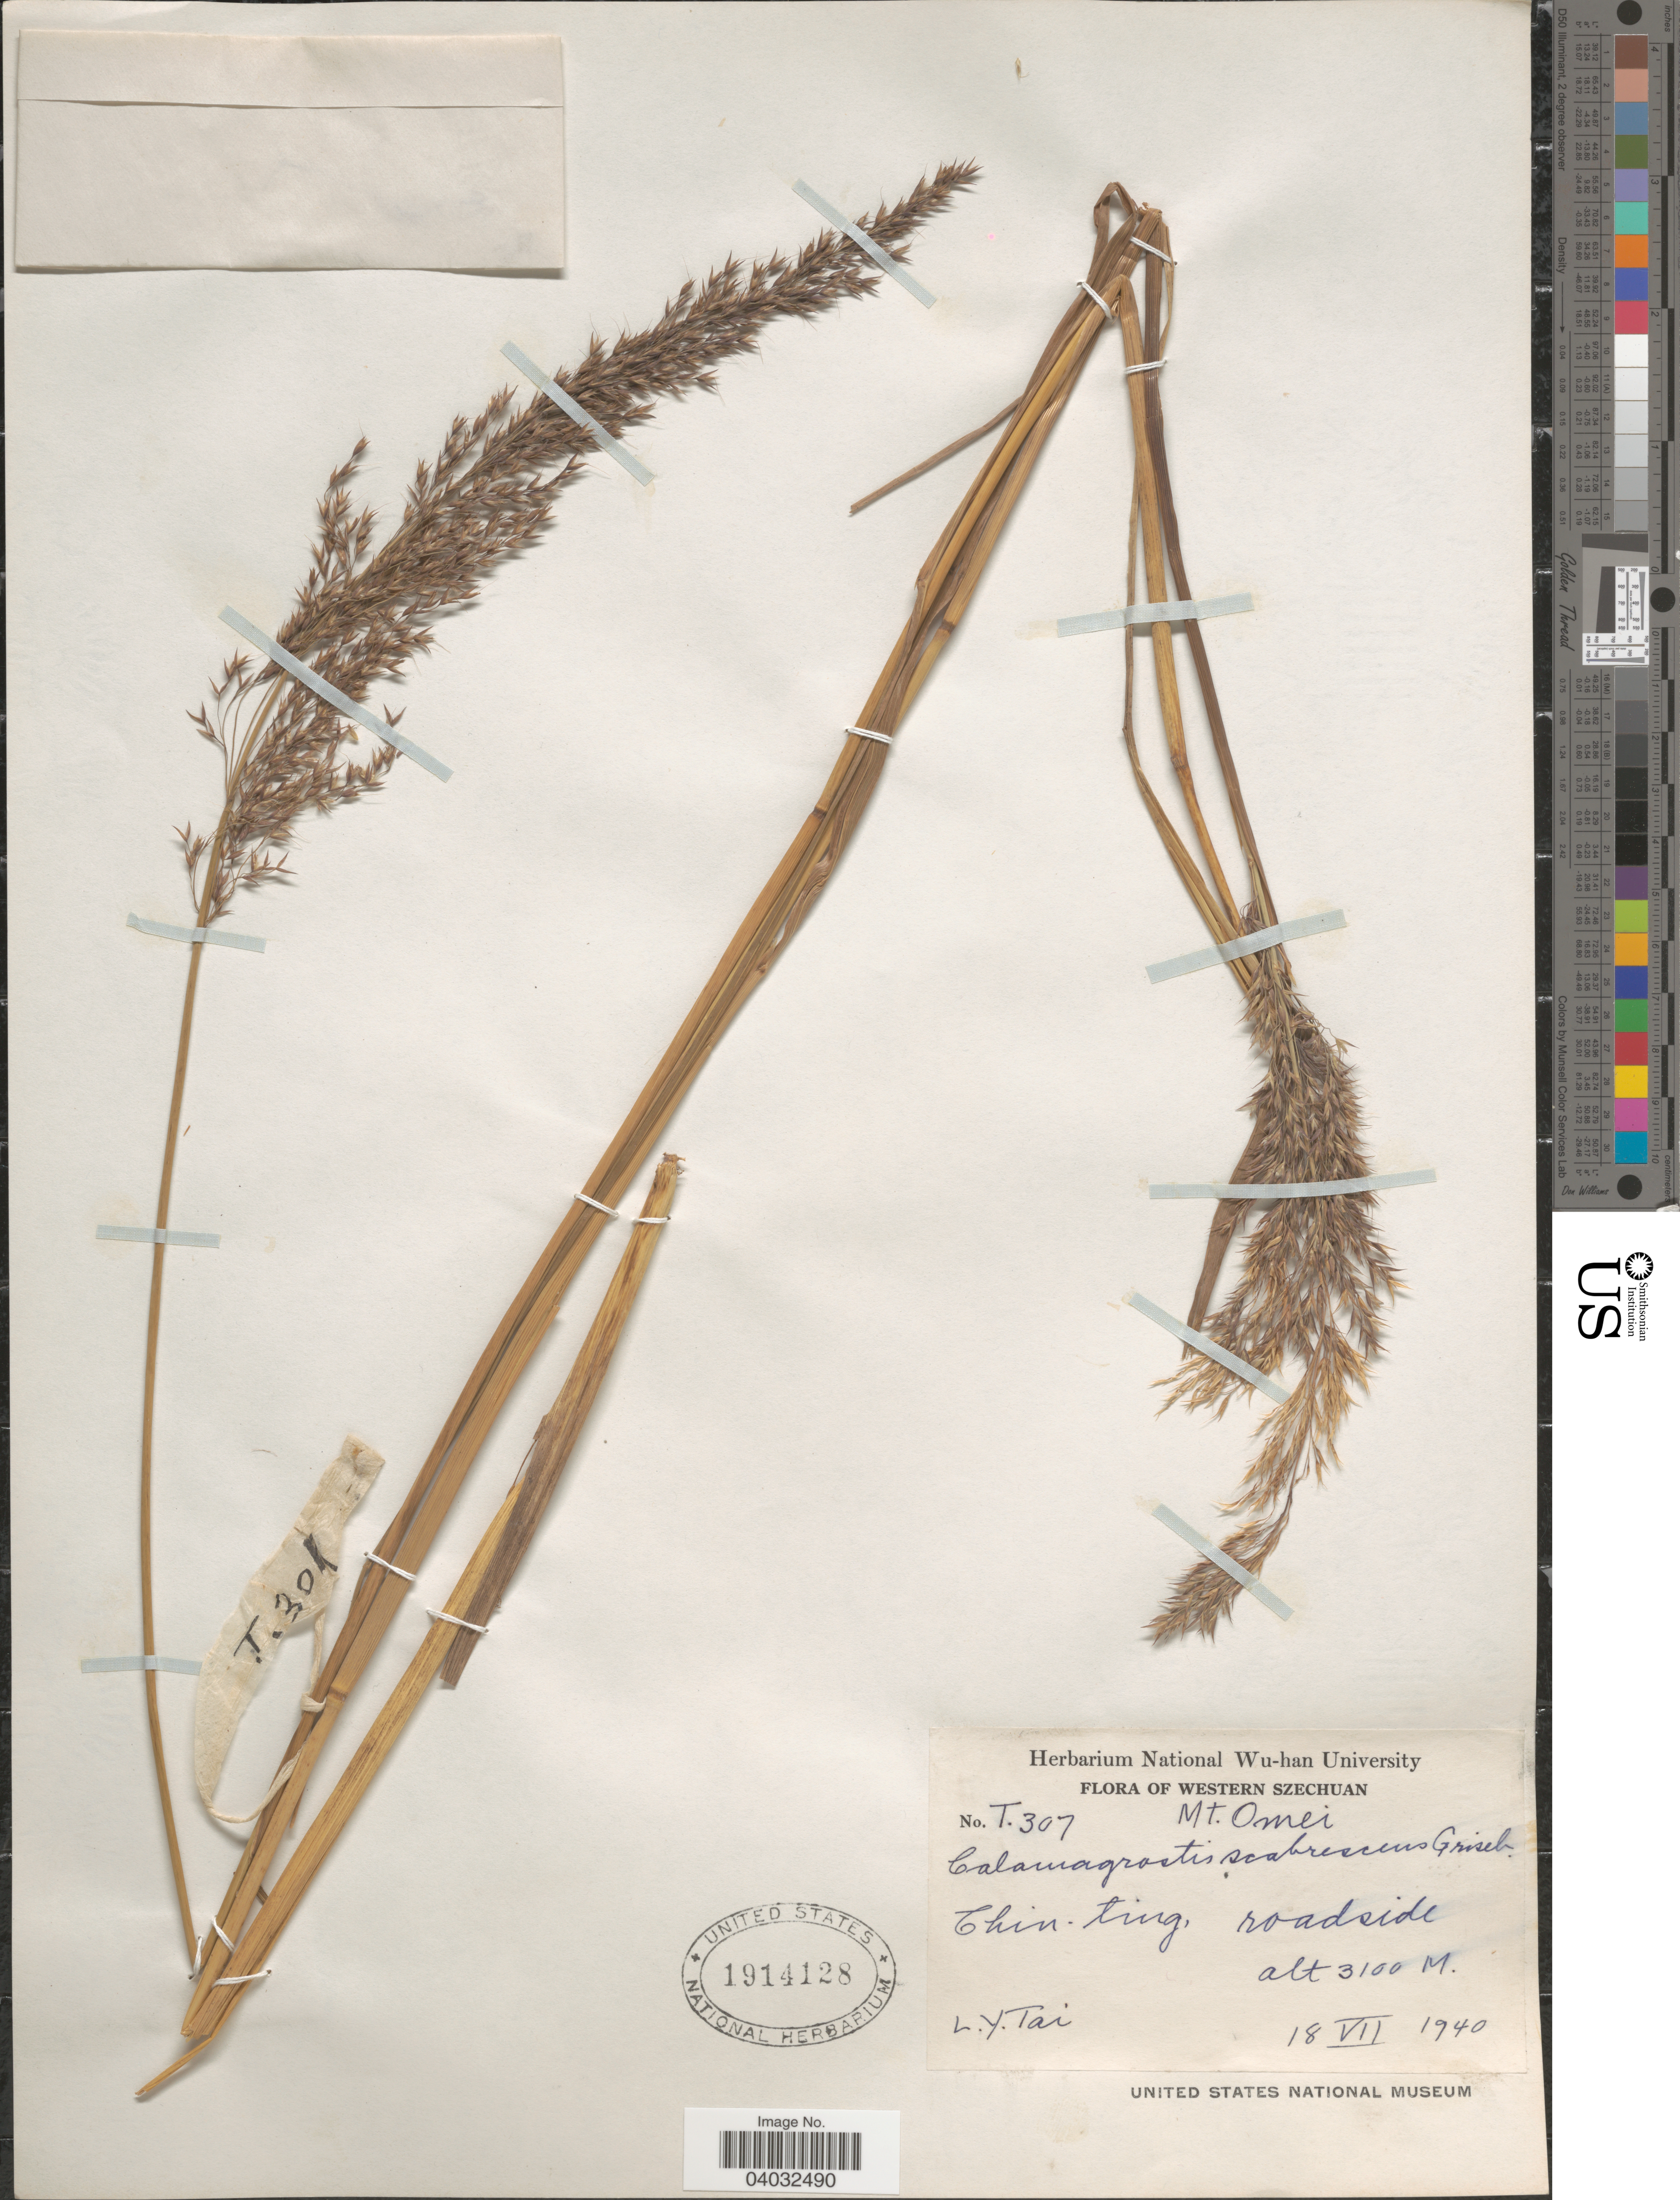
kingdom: Plantae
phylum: Tracheophyta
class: Liliopsida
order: Poales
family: Poaceae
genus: Calamagrostis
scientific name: Calamagrostis scabrescens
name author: Griseb.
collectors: L. Tai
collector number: T 307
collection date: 1940-07-18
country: China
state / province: Sichuan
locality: Western Szechuan. Mt. Omei. Chin-ting.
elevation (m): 3100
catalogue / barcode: US 1914128